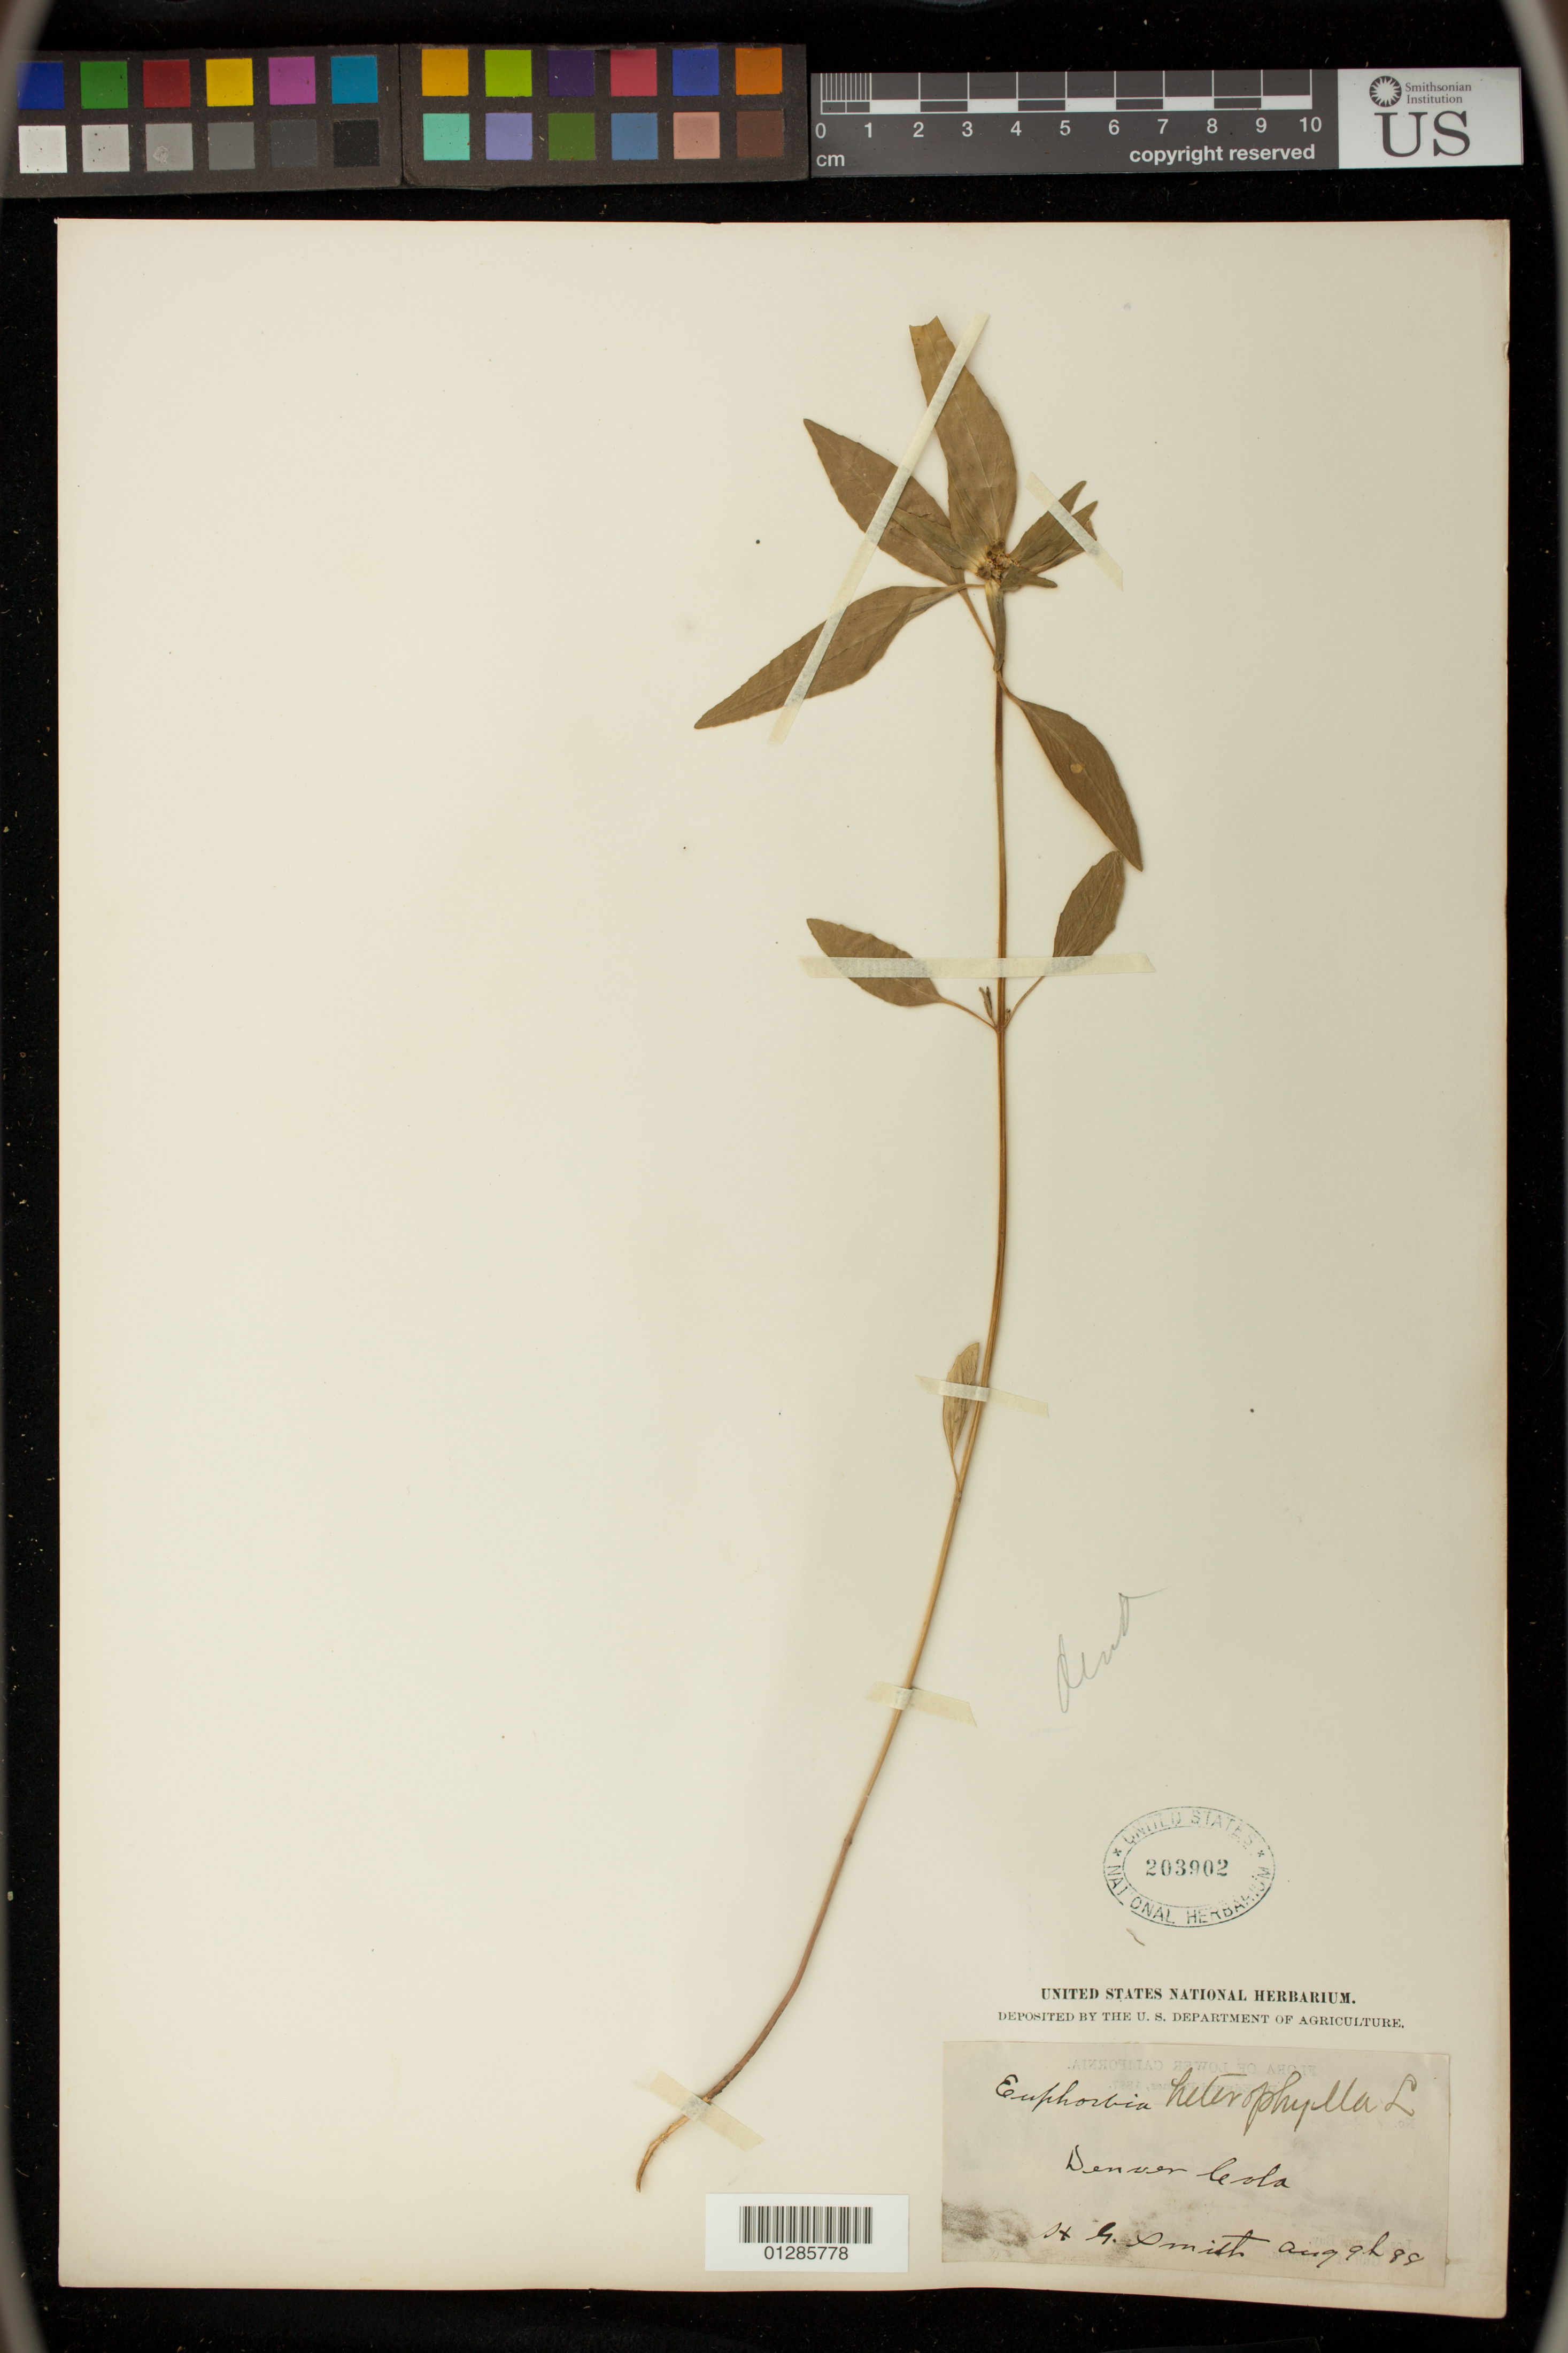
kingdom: Plantae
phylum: Tracheophyta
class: Magnoliopsida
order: Malpighiales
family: Euphorbiaceae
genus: Euphorbia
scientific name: Euphorbia dentata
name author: Michx.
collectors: H. G. Smith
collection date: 1888-08-09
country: United States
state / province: Colorado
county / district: Denver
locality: Denver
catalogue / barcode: US 203902